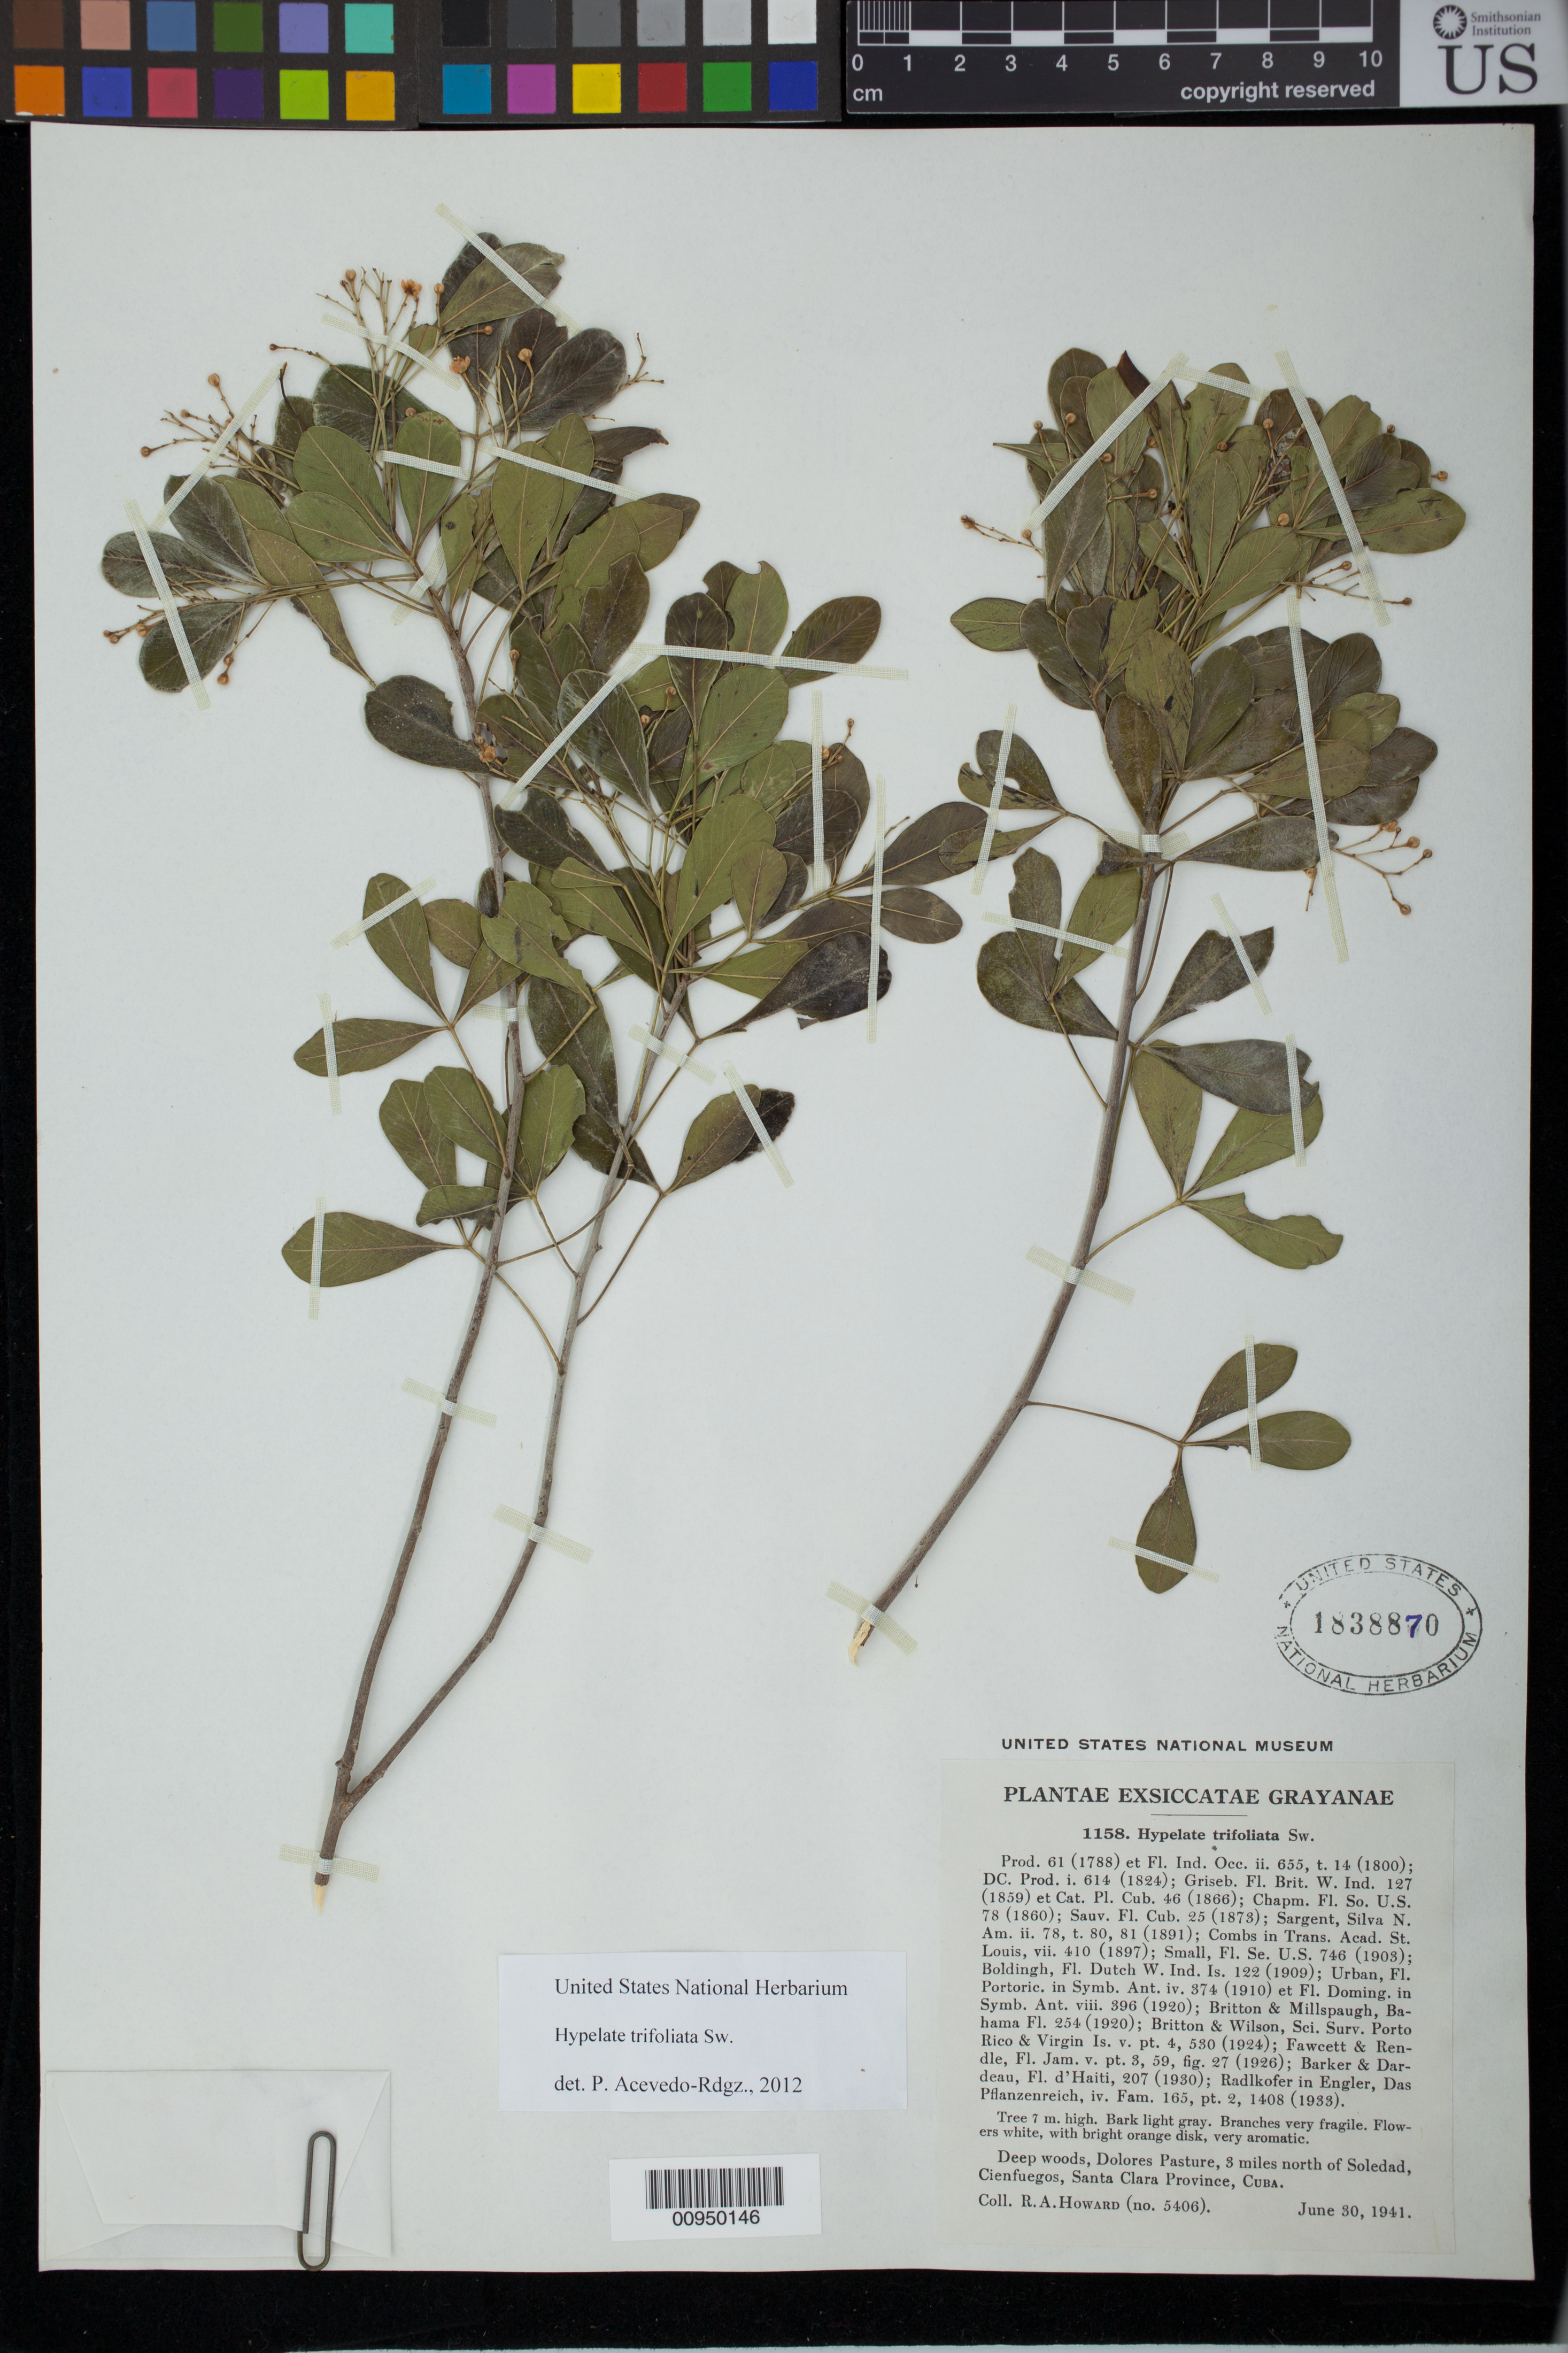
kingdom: Plantae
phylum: Tracheophyta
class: Magnoliopsida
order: Sapindales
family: Sapindaceae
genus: Hypelate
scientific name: Hypelate trifoliata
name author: Sw.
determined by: Acevedo-Rodríguez, P., (BOT), Smithsonian Institution - National Museum of Natural History (UNITED STATES)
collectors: R. A. Howard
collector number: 5406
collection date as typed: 30 Jun 1941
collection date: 1941-06-30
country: Cuba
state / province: Cienfuegos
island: Cuba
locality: Dolores Pasture, 3 miles N of Soledad, Cienfuegos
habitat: Deep woods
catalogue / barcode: US 1838870